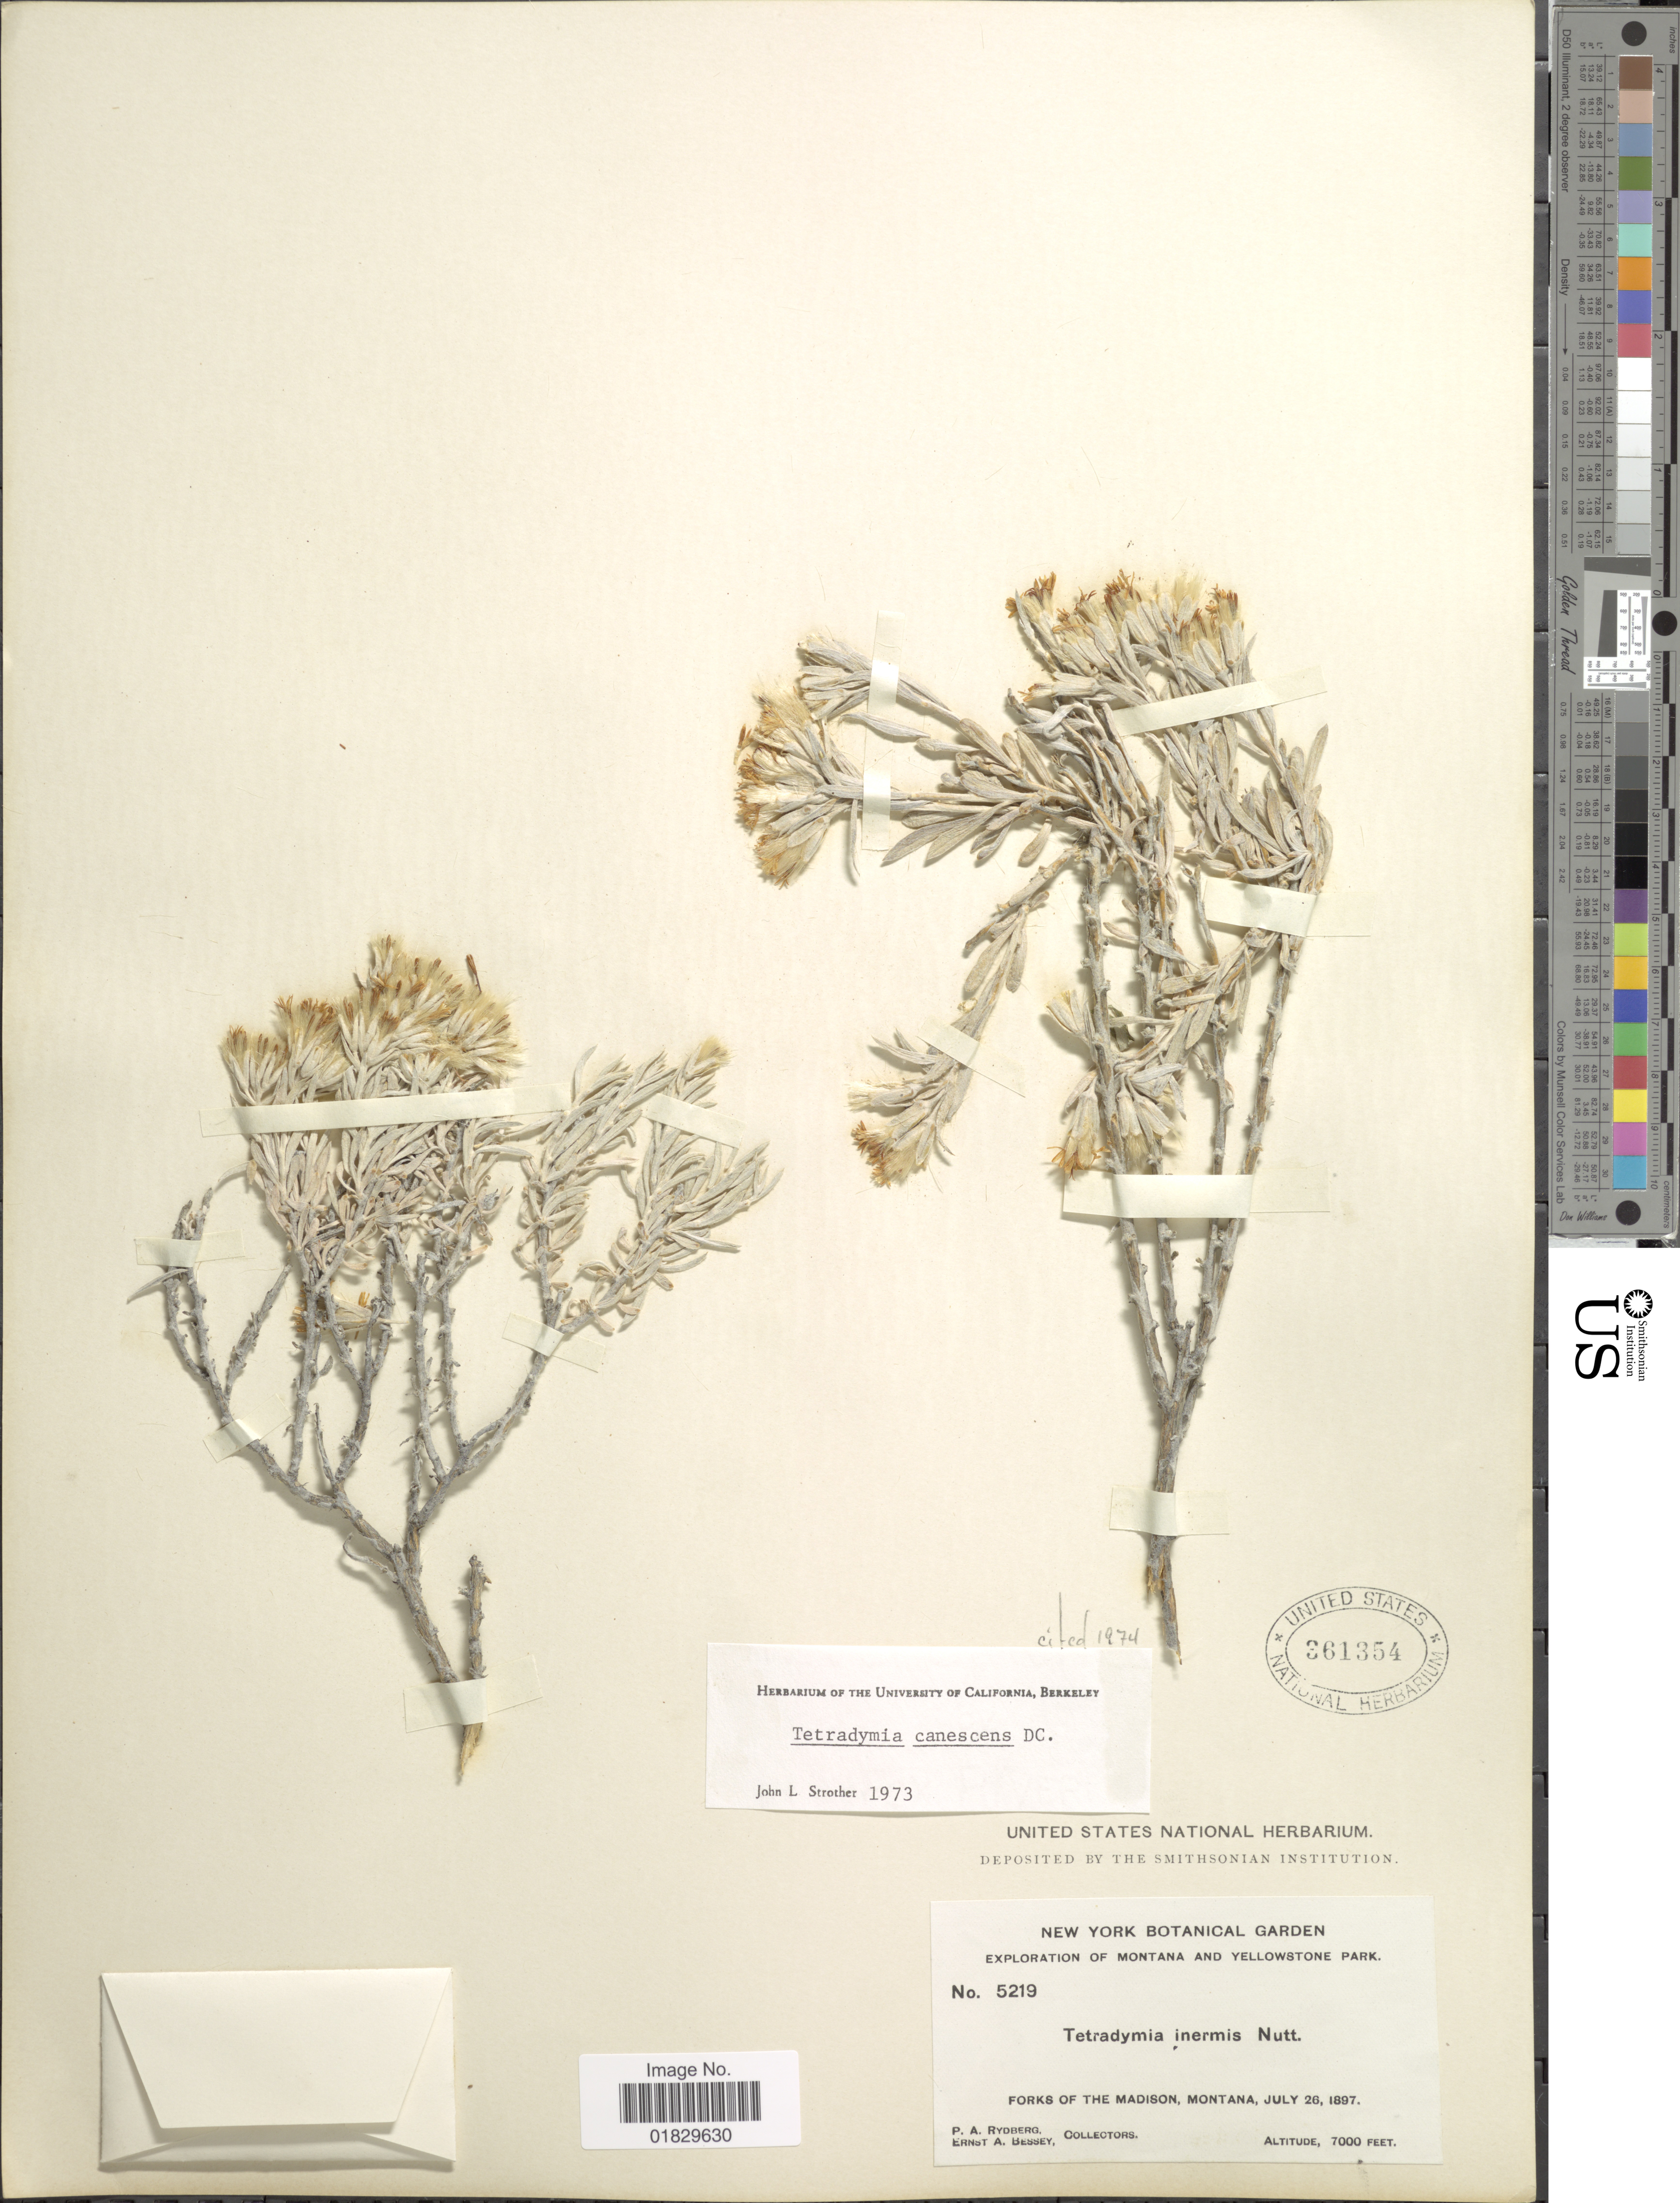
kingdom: Plantae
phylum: Tracheophyta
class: Magnoliopsida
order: Asterales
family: Asteraceae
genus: Tetradymia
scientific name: Tetradymia canescens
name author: DC.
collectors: P. A. Rydberg & E. A. Bessey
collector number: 5219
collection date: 1897-07-26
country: United States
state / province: Montana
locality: Montana and Yellowstone Park. Forks of the Madison, Montana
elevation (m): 2134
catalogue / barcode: US 361354